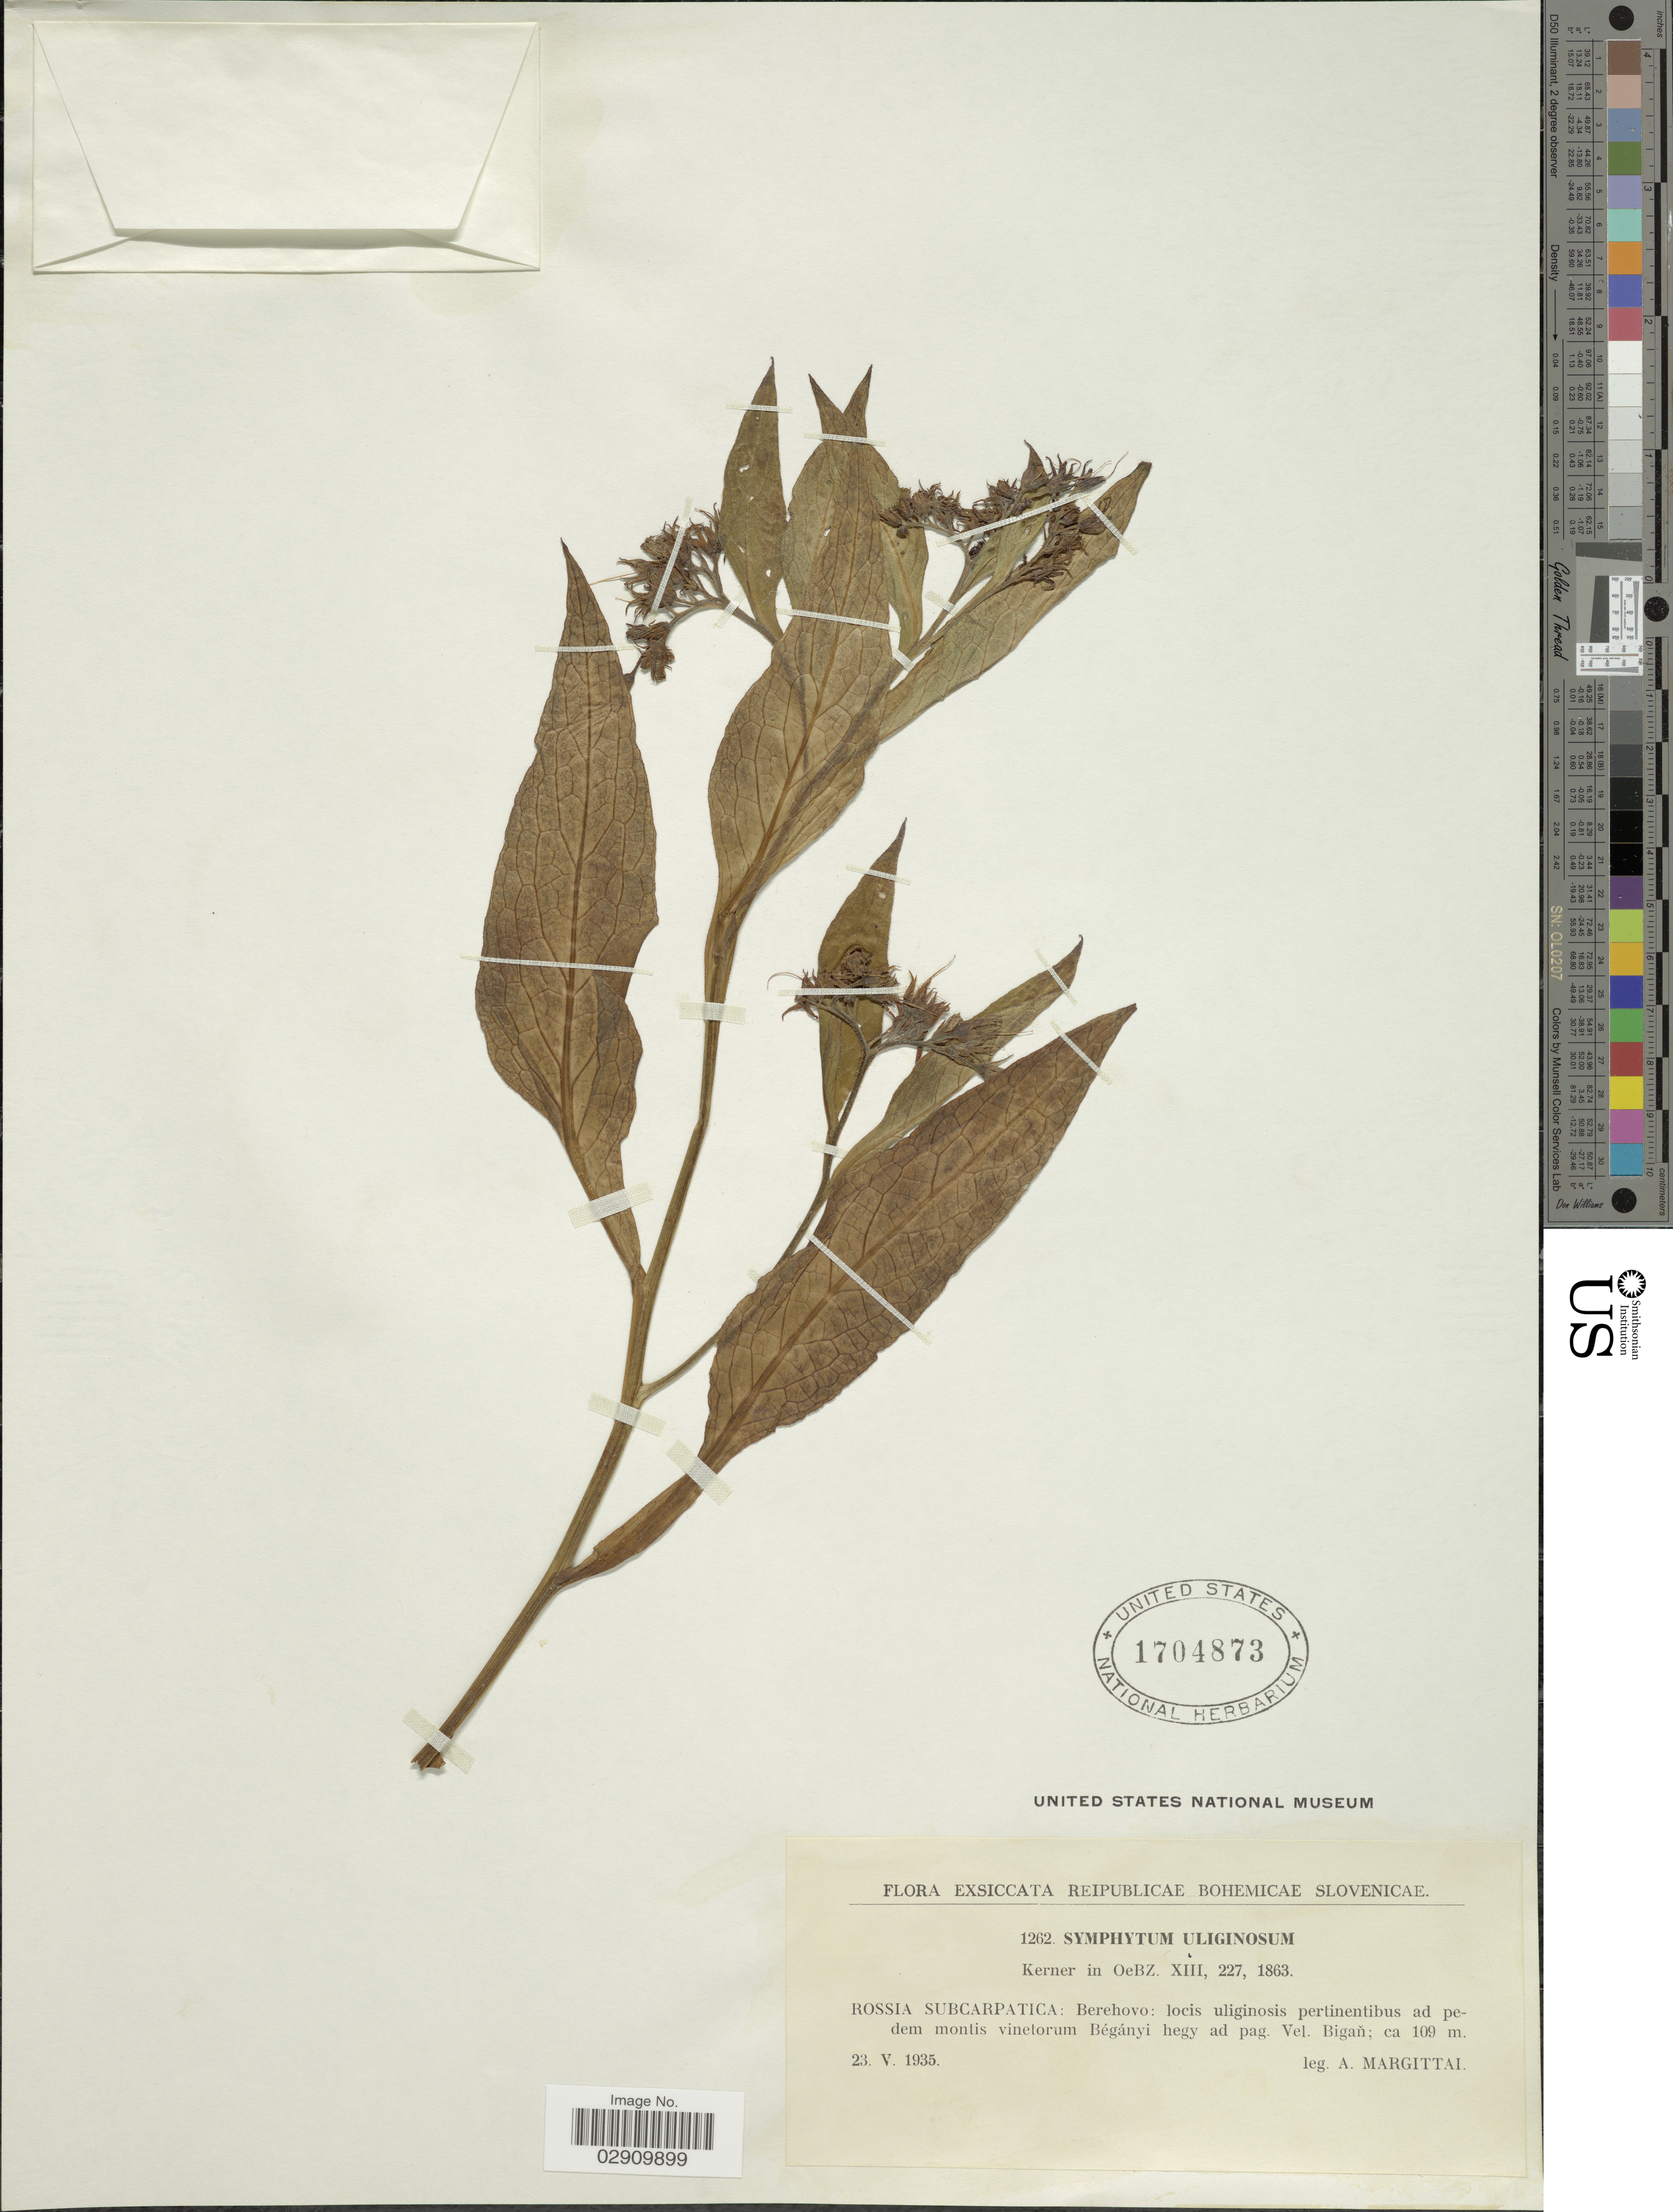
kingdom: Plantae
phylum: Tracheophyta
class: Magnoliopsida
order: Boraginales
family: Boraginaceae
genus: Symphytum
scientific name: Symphytum uliginosum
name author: A. Kern.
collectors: A. Margittai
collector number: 1262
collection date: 1935-05-23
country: Ukraine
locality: Reipublicae Bohemicae Slovenicae, Rossia Subcarpatica, Berehovo, locis uliginosis pertinentibus ad pedem montis vinetorum Bégányi hegy ad pag. Vel. Bigan.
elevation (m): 109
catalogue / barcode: US 1704873